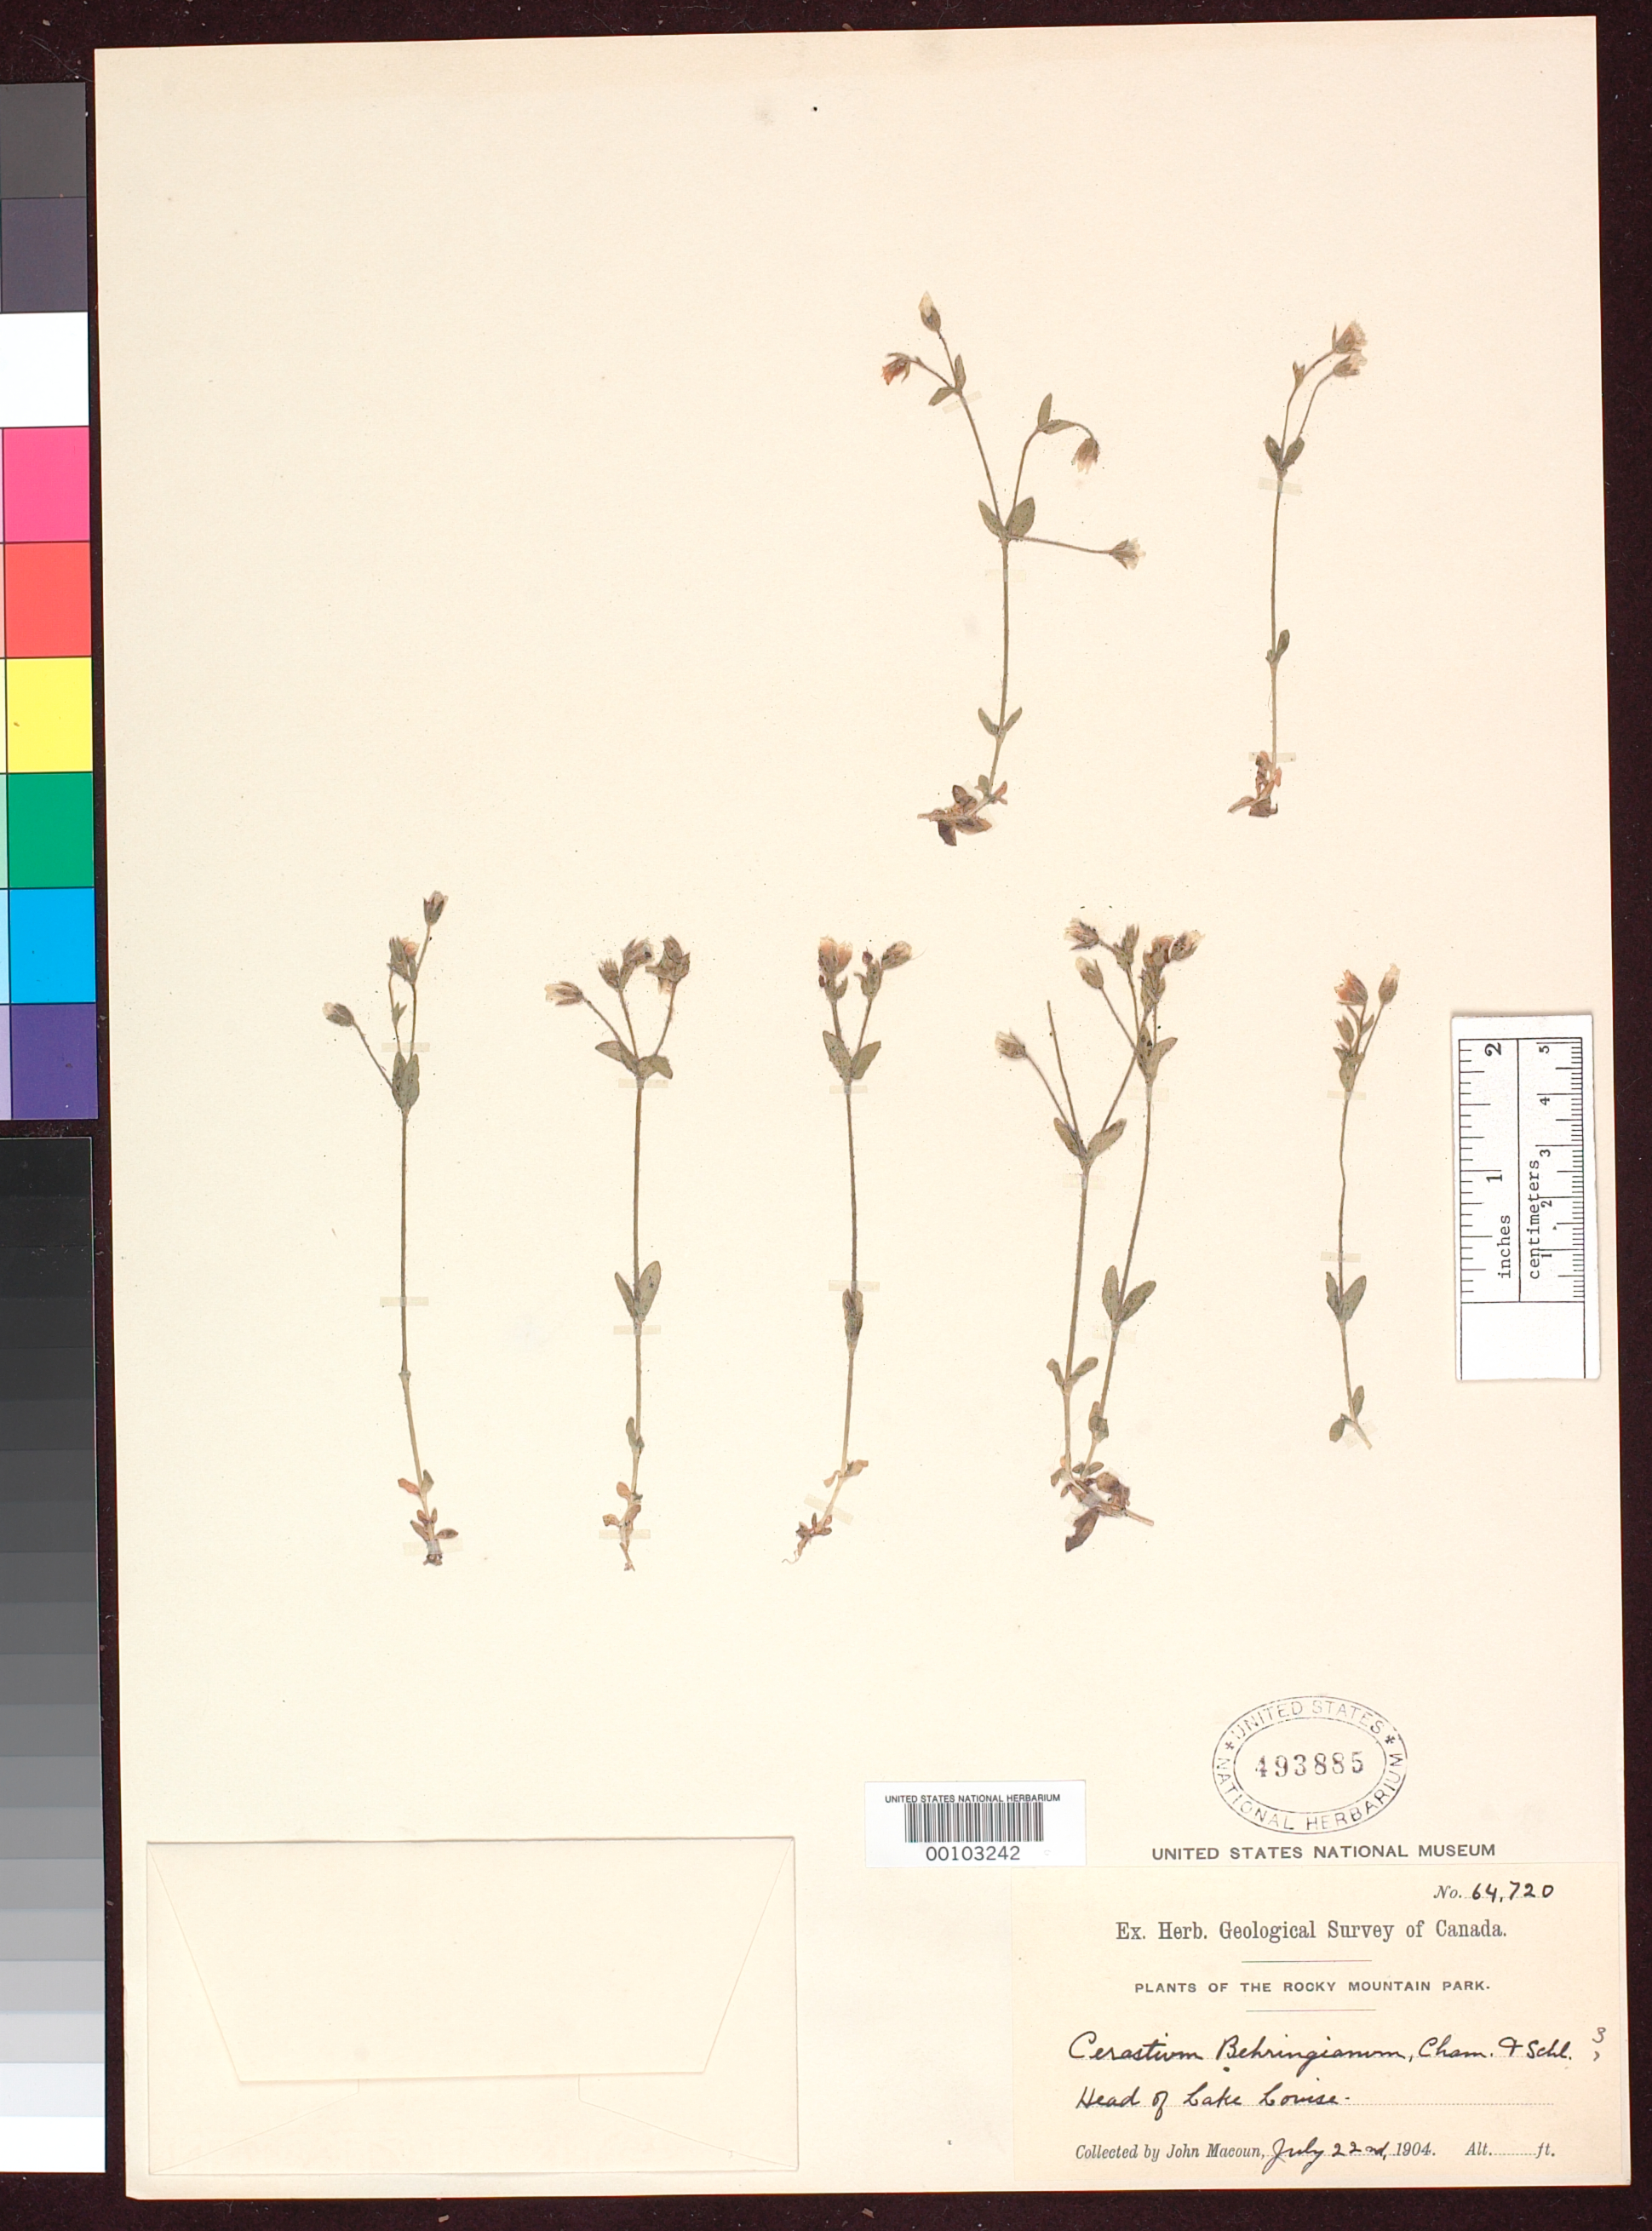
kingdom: Plantae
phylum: Tracheophyta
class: Magnoliopsida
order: Caryophyllales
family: Caryophyllaceae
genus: Cerastium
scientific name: Cerastium beeringianum var. capillare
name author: Fernald & Wiegand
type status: Isotype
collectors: J. Macoun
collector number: Geol. Surv. Can. 64720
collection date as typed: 22 Jul 1904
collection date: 1904-07-22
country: Canada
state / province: Alberta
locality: Head of Lake Louise.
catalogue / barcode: US 493885